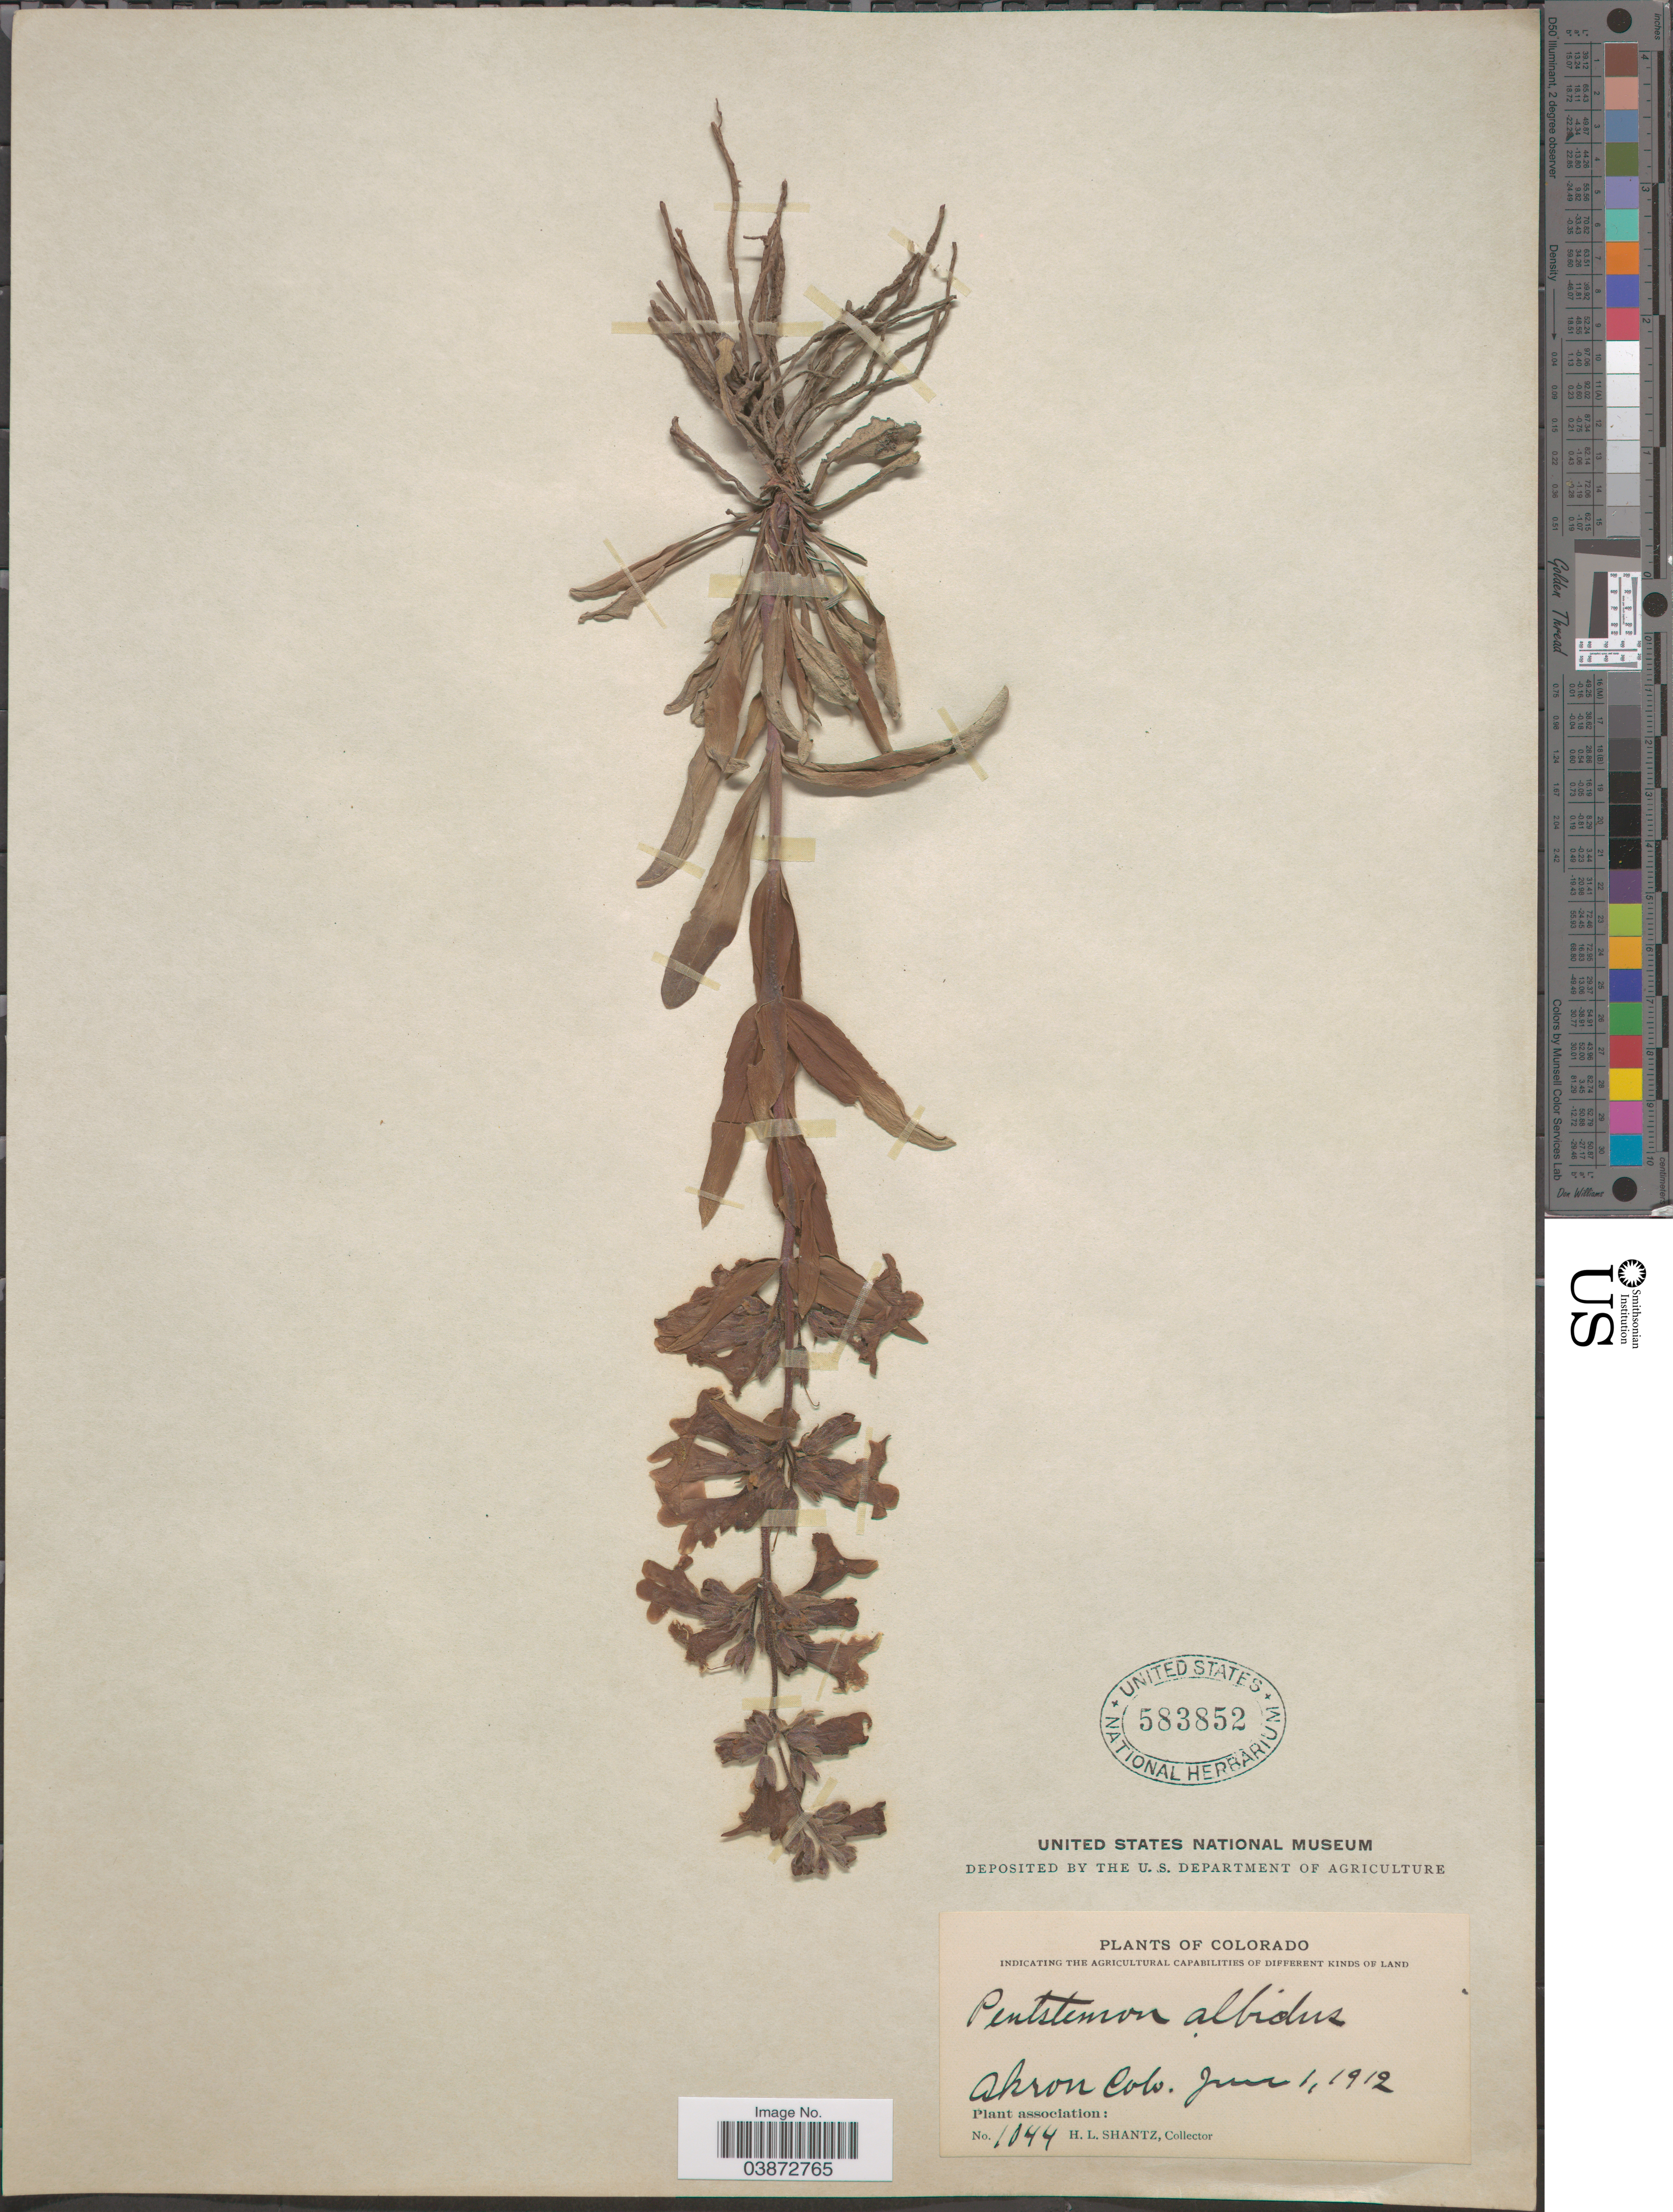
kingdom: Plantae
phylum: Tracheophyta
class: Magnoliopsida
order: Lamiales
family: Plantaginaceae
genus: Penstemon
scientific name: Penstemon albidus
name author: Nutt.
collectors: H. Shantz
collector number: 1044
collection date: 1912-06-01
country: United States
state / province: Colorado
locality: Akron.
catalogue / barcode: US 583852